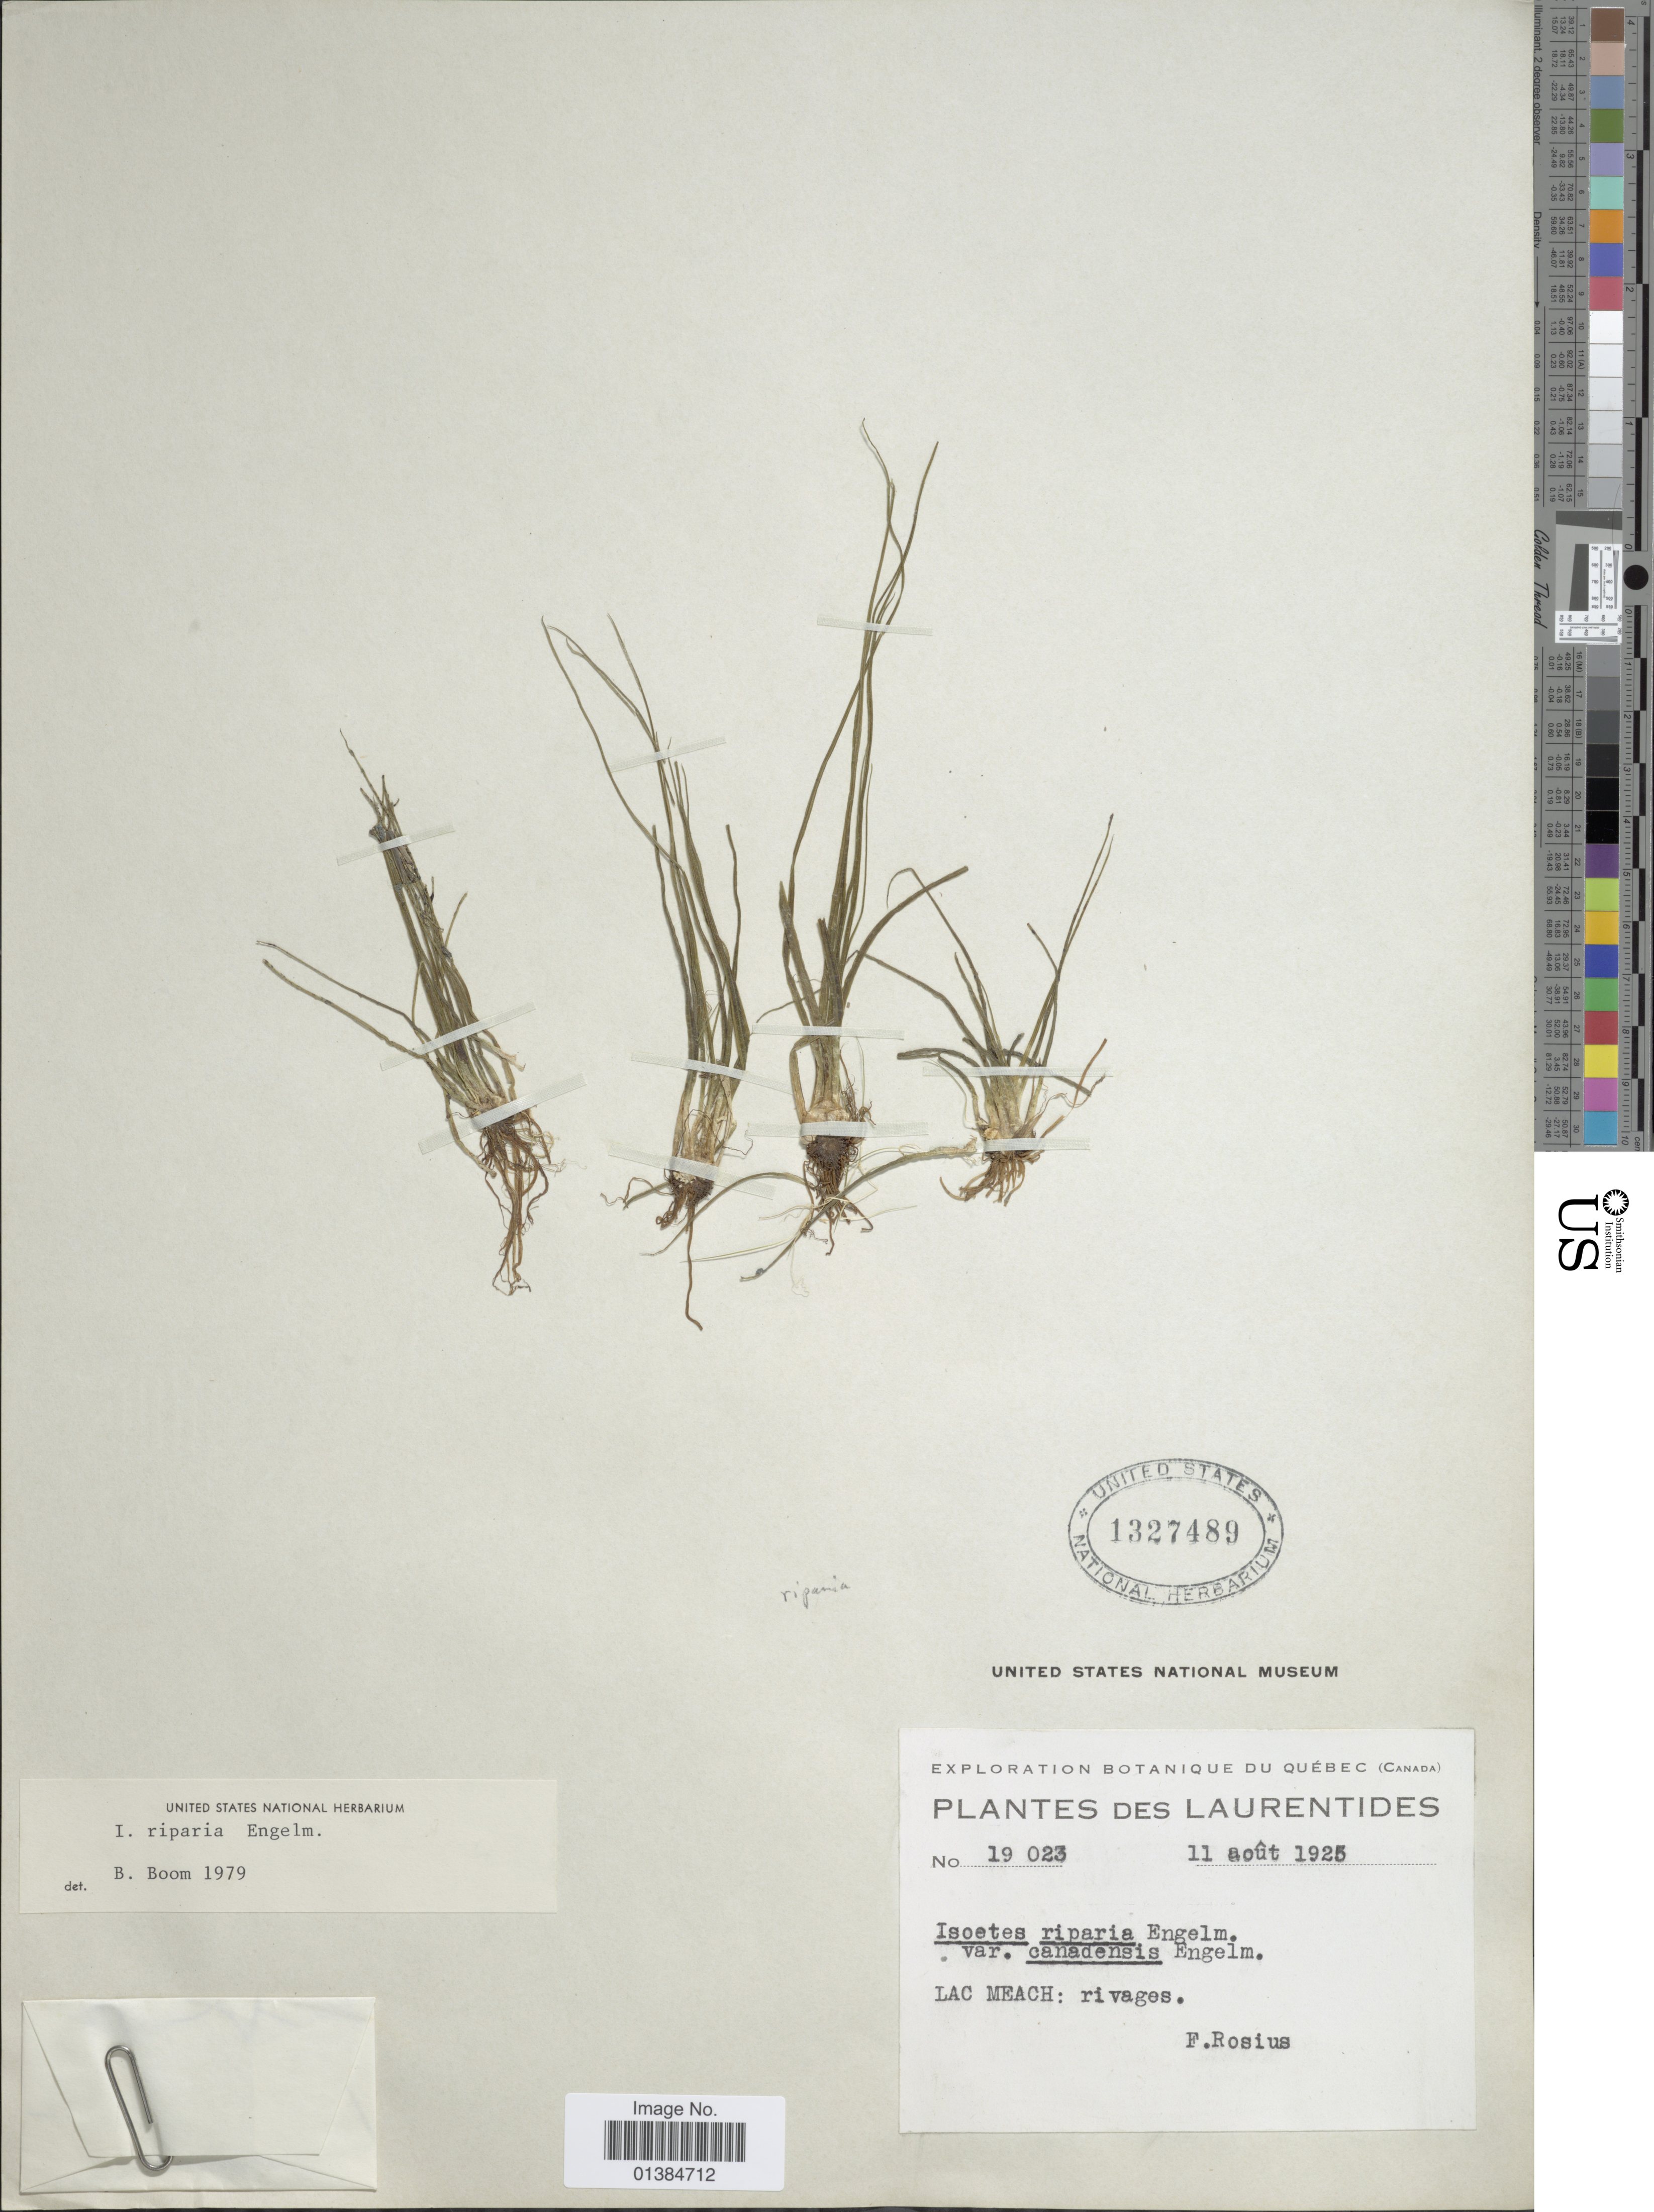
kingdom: Plantae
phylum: Tracheophyta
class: Lycopodiopsida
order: Isoetales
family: Isoetaceae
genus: Isoetes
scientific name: Isoetes riparia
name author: Engelm. ex A. Braun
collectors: F. Rosius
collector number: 19023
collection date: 1925-08-11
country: Canada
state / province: Quebec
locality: Plantes de Laurentides. Lac Meach: rivages.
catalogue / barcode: US 1327489